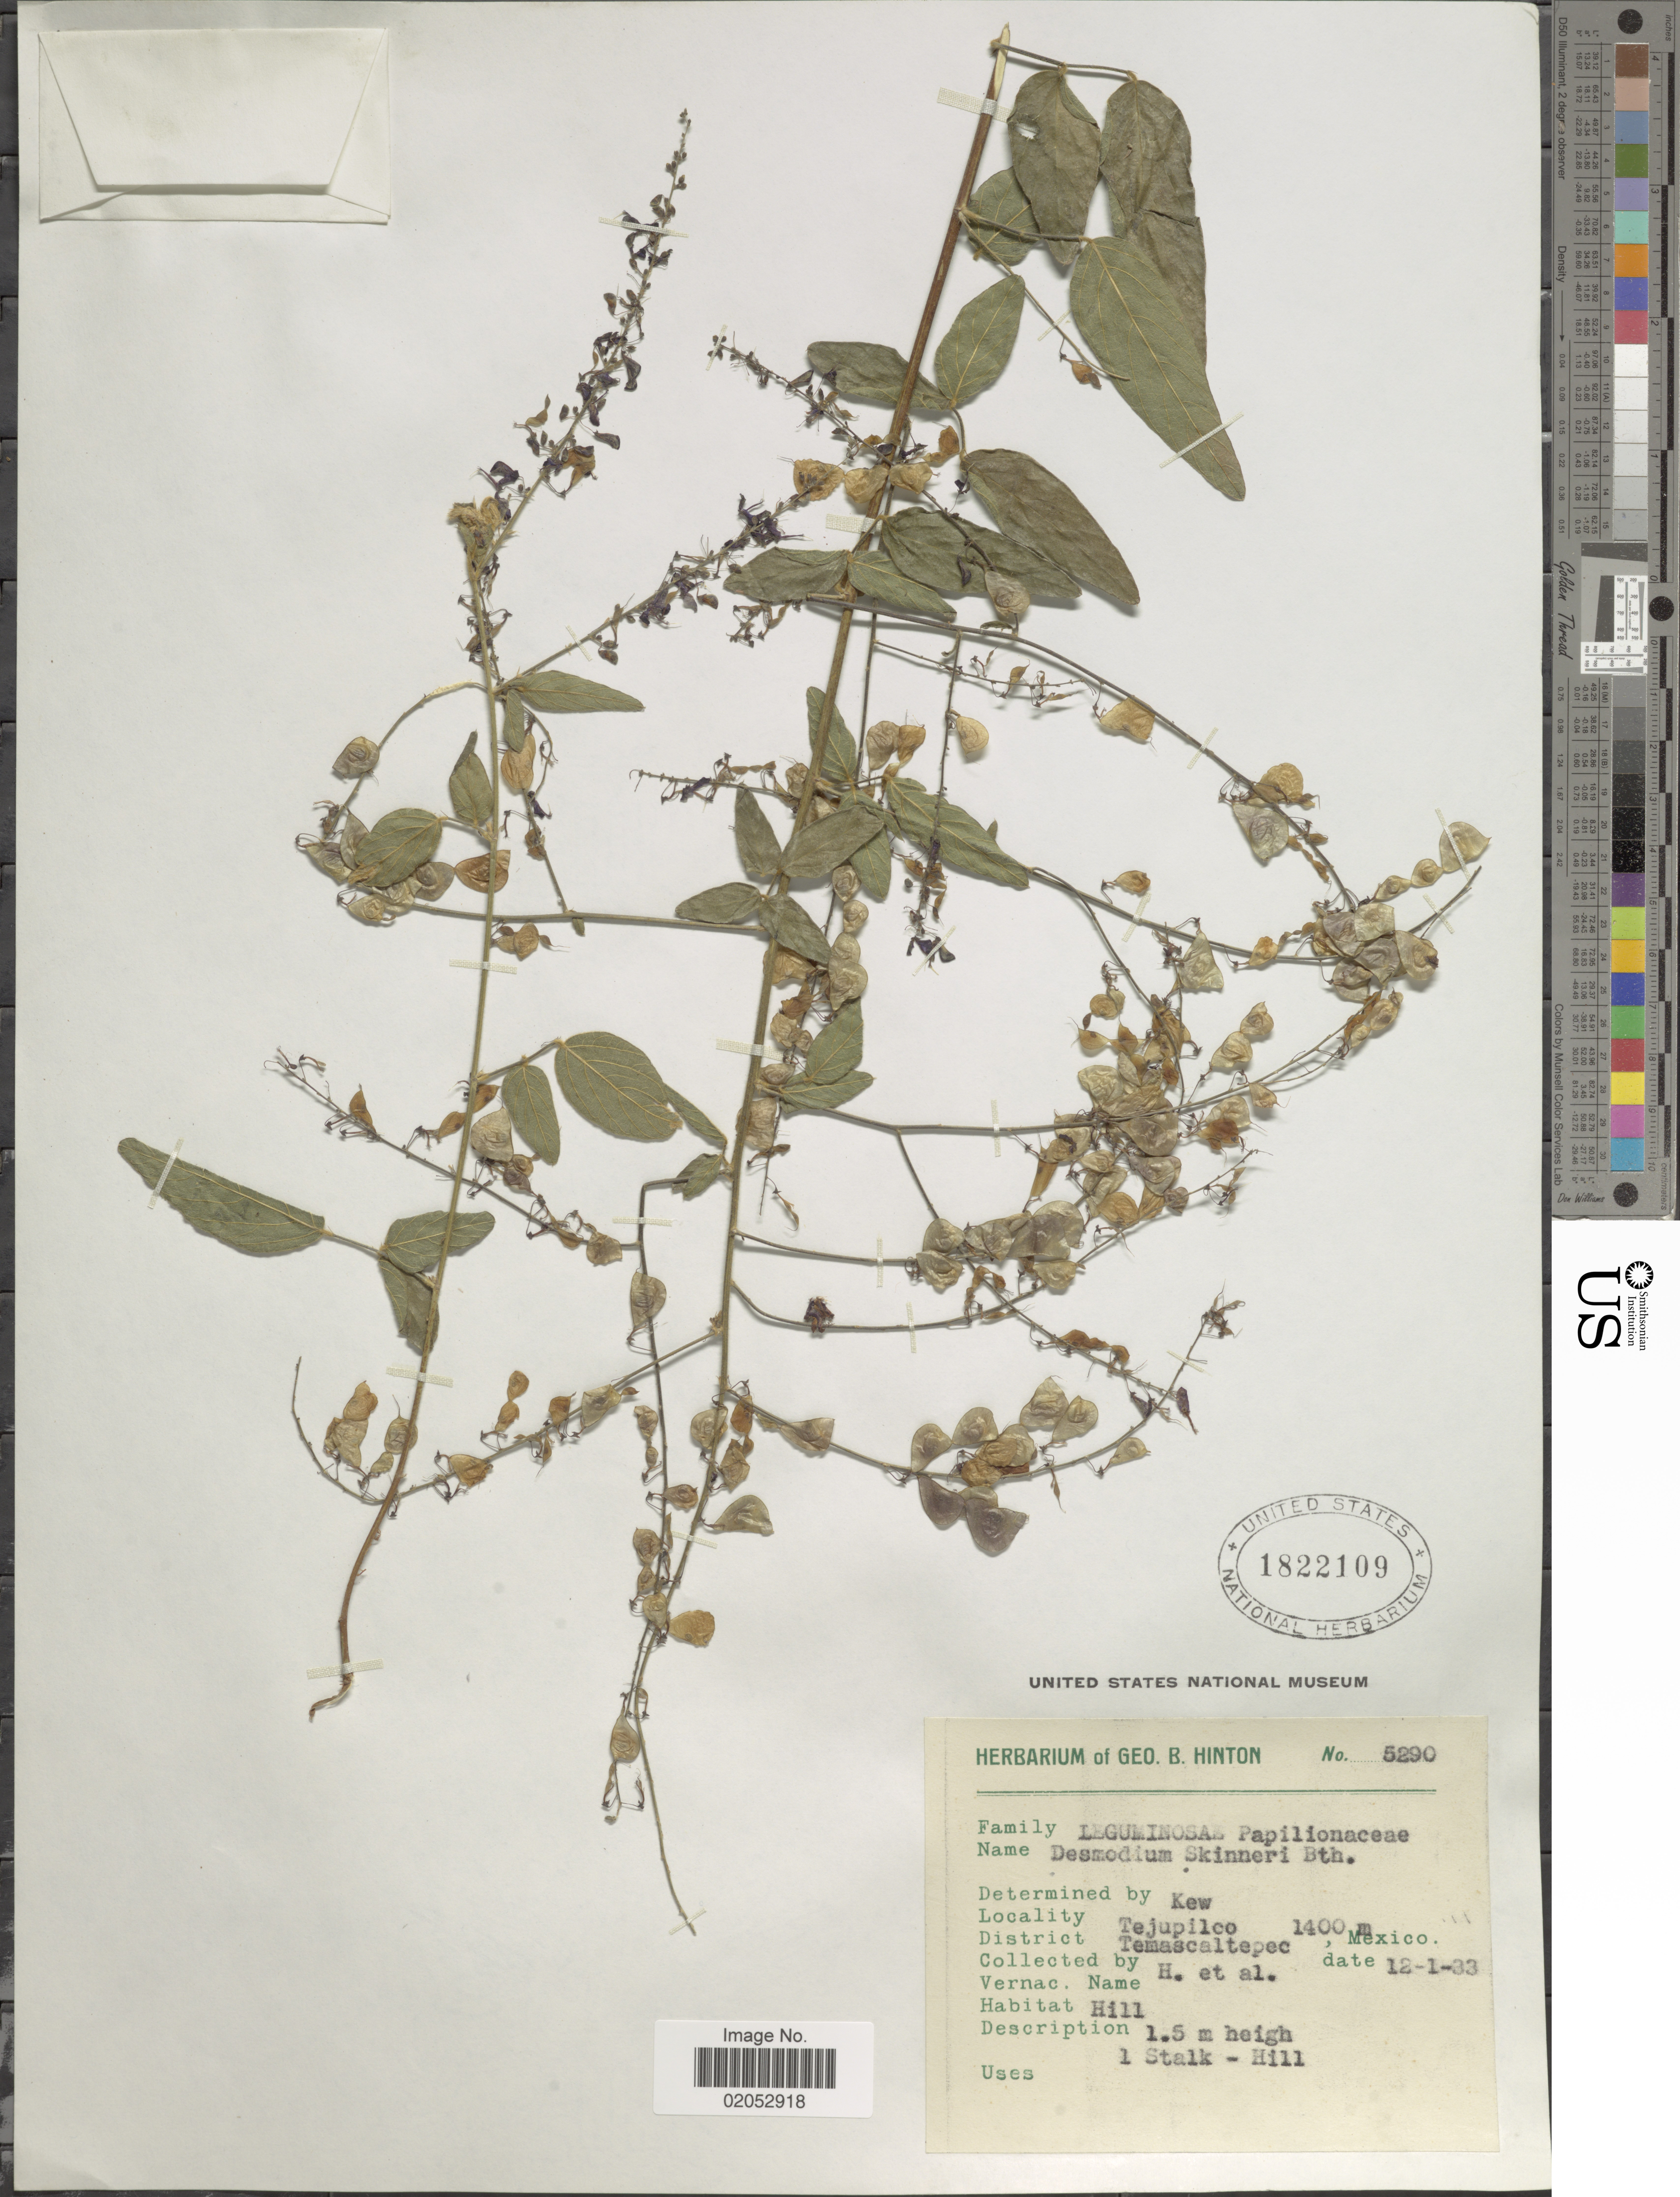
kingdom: Plantae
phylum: Tracheophyta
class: Magnoliopsida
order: Fabales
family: Fabaceae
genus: Desmodium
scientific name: Desmodium skinneri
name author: Benth. ex Hemsl.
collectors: G. B. Hinton & et al.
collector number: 5290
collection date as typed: Transcribed d/m/y: 1/12/33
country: Mexico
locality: Tejupilco, District Temascaltepec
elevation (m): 1400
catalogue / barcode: US 1822109